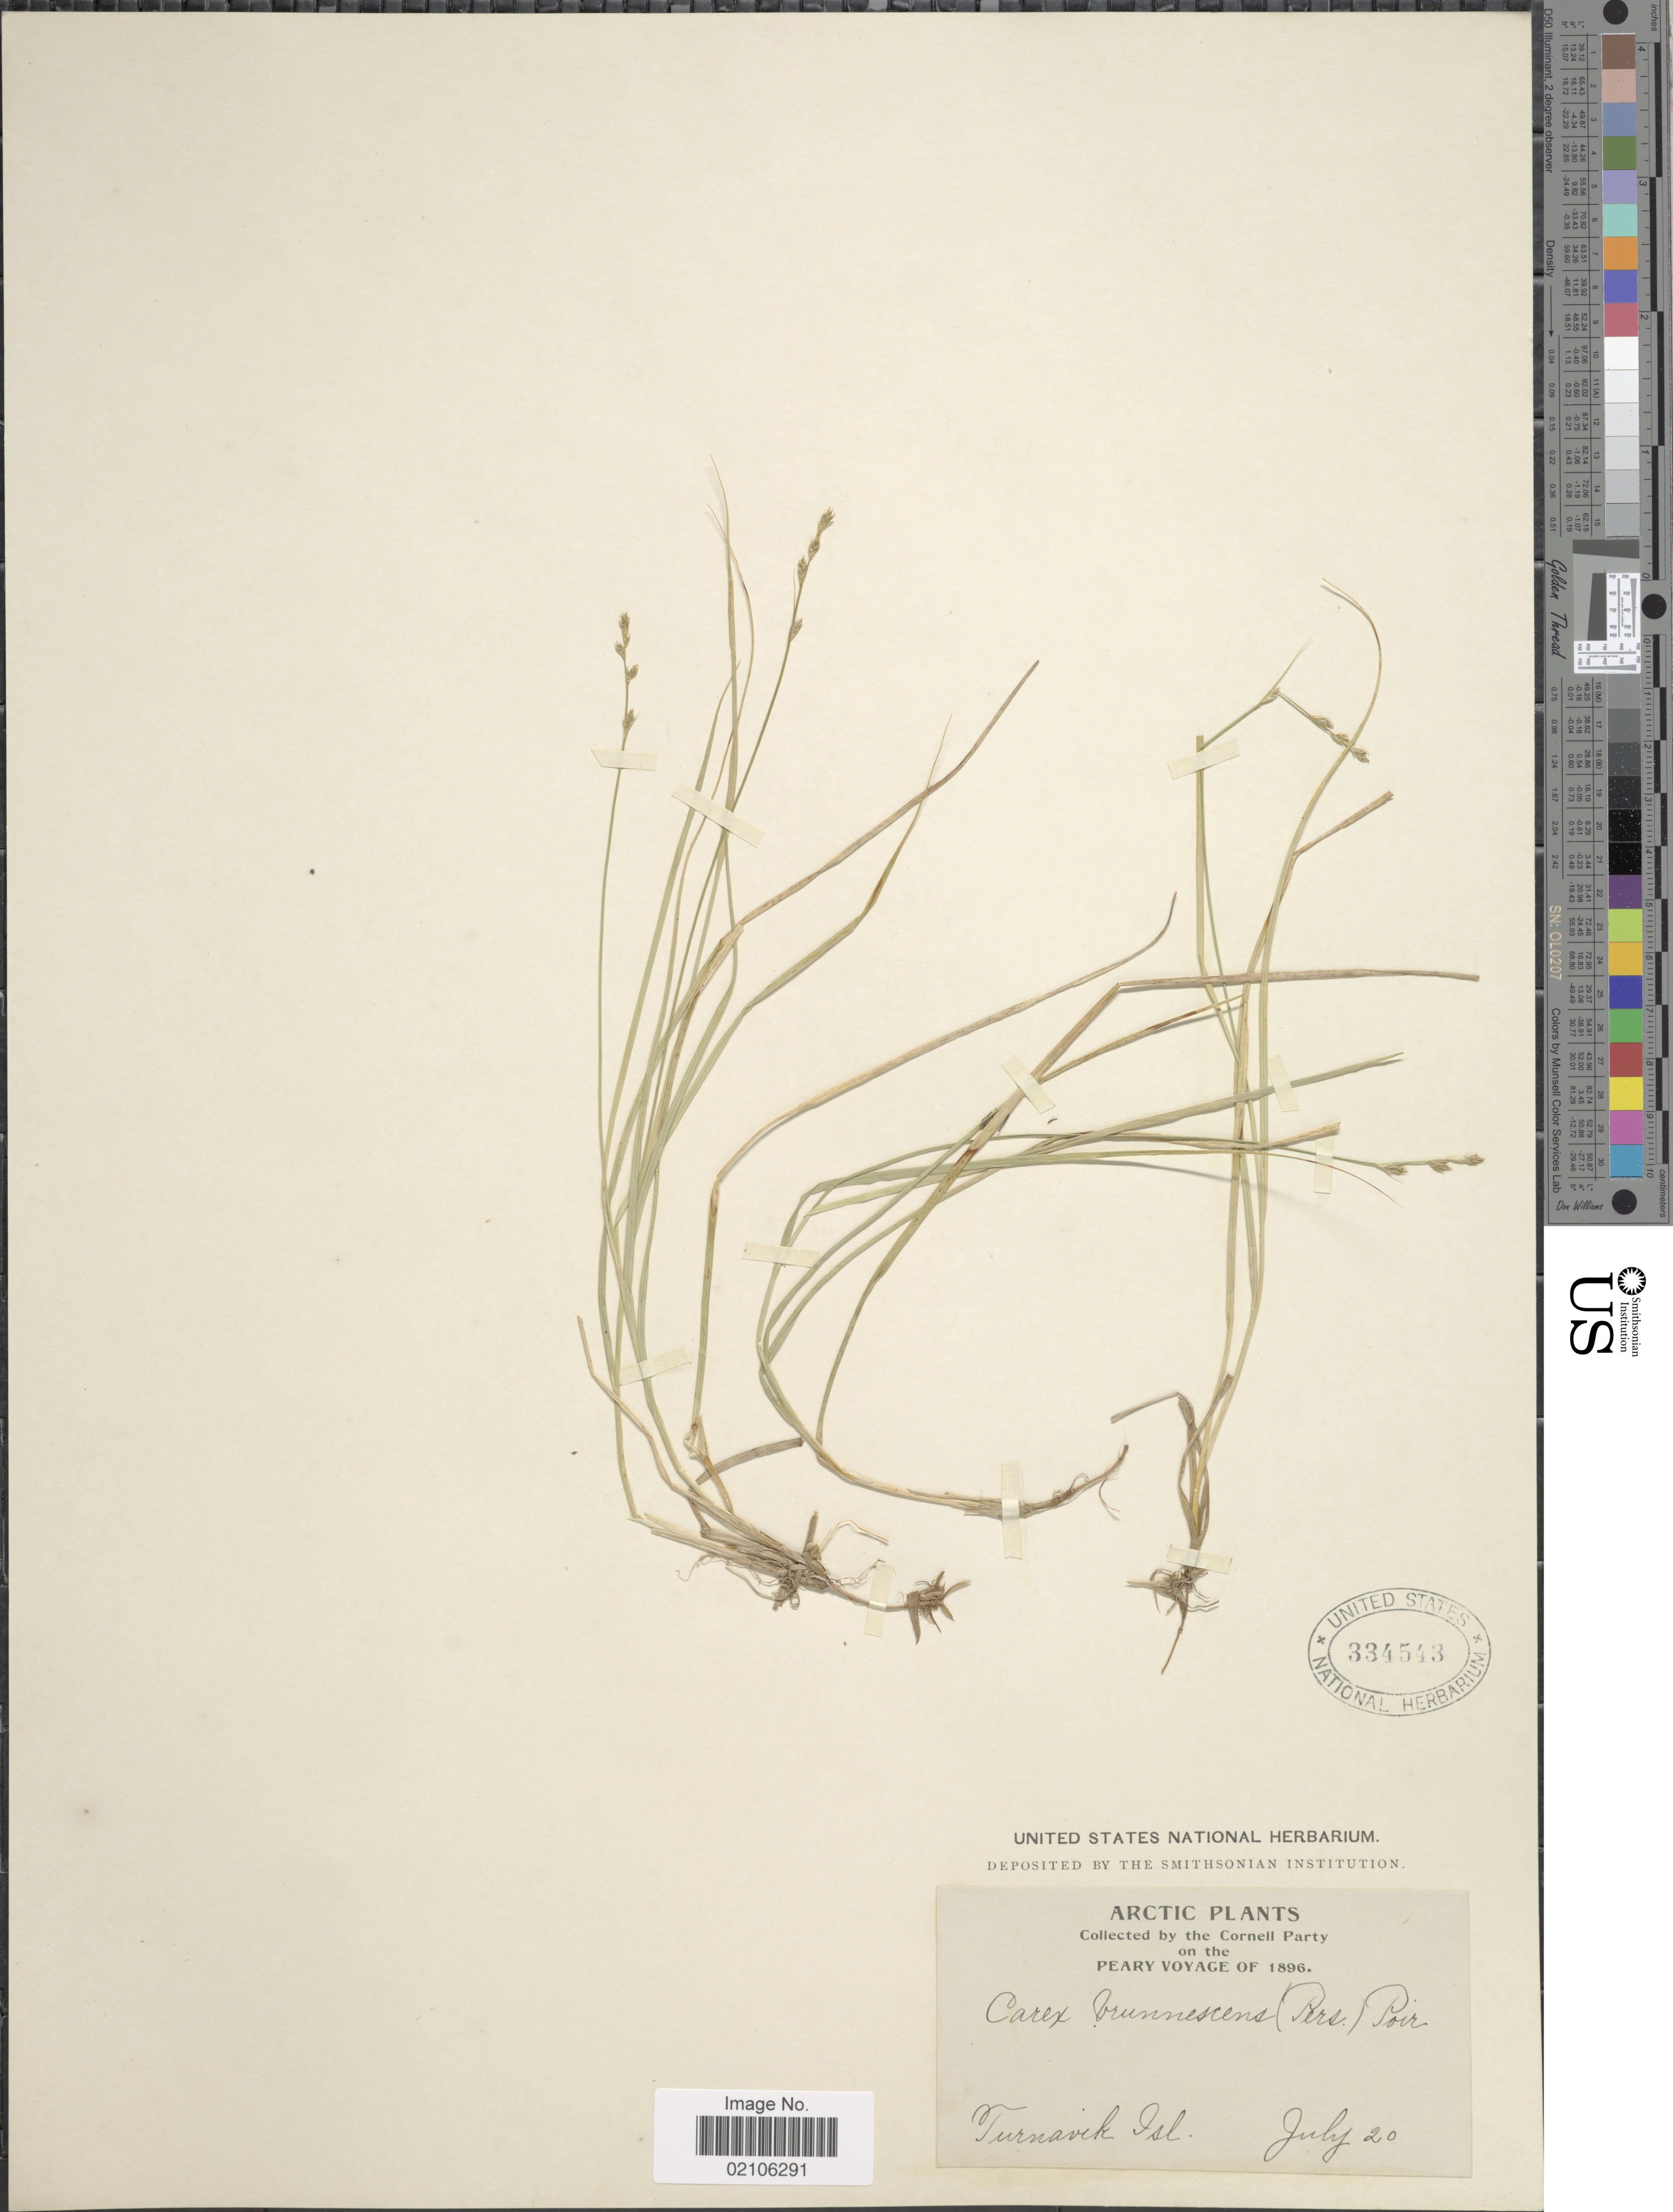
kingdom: Plantae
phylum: Tracheophyta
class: Liliopsida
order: Poales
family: Cyperaceae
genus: Carex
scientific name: Carex brunnescens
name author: (Pers.) Poir.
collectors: Cornell Party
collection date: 1896-07-20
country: Canada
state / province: Newfoundland and Labrador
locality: Arctic, on the Peary Voyagem Turnavik Isl.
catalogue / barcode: US 334543